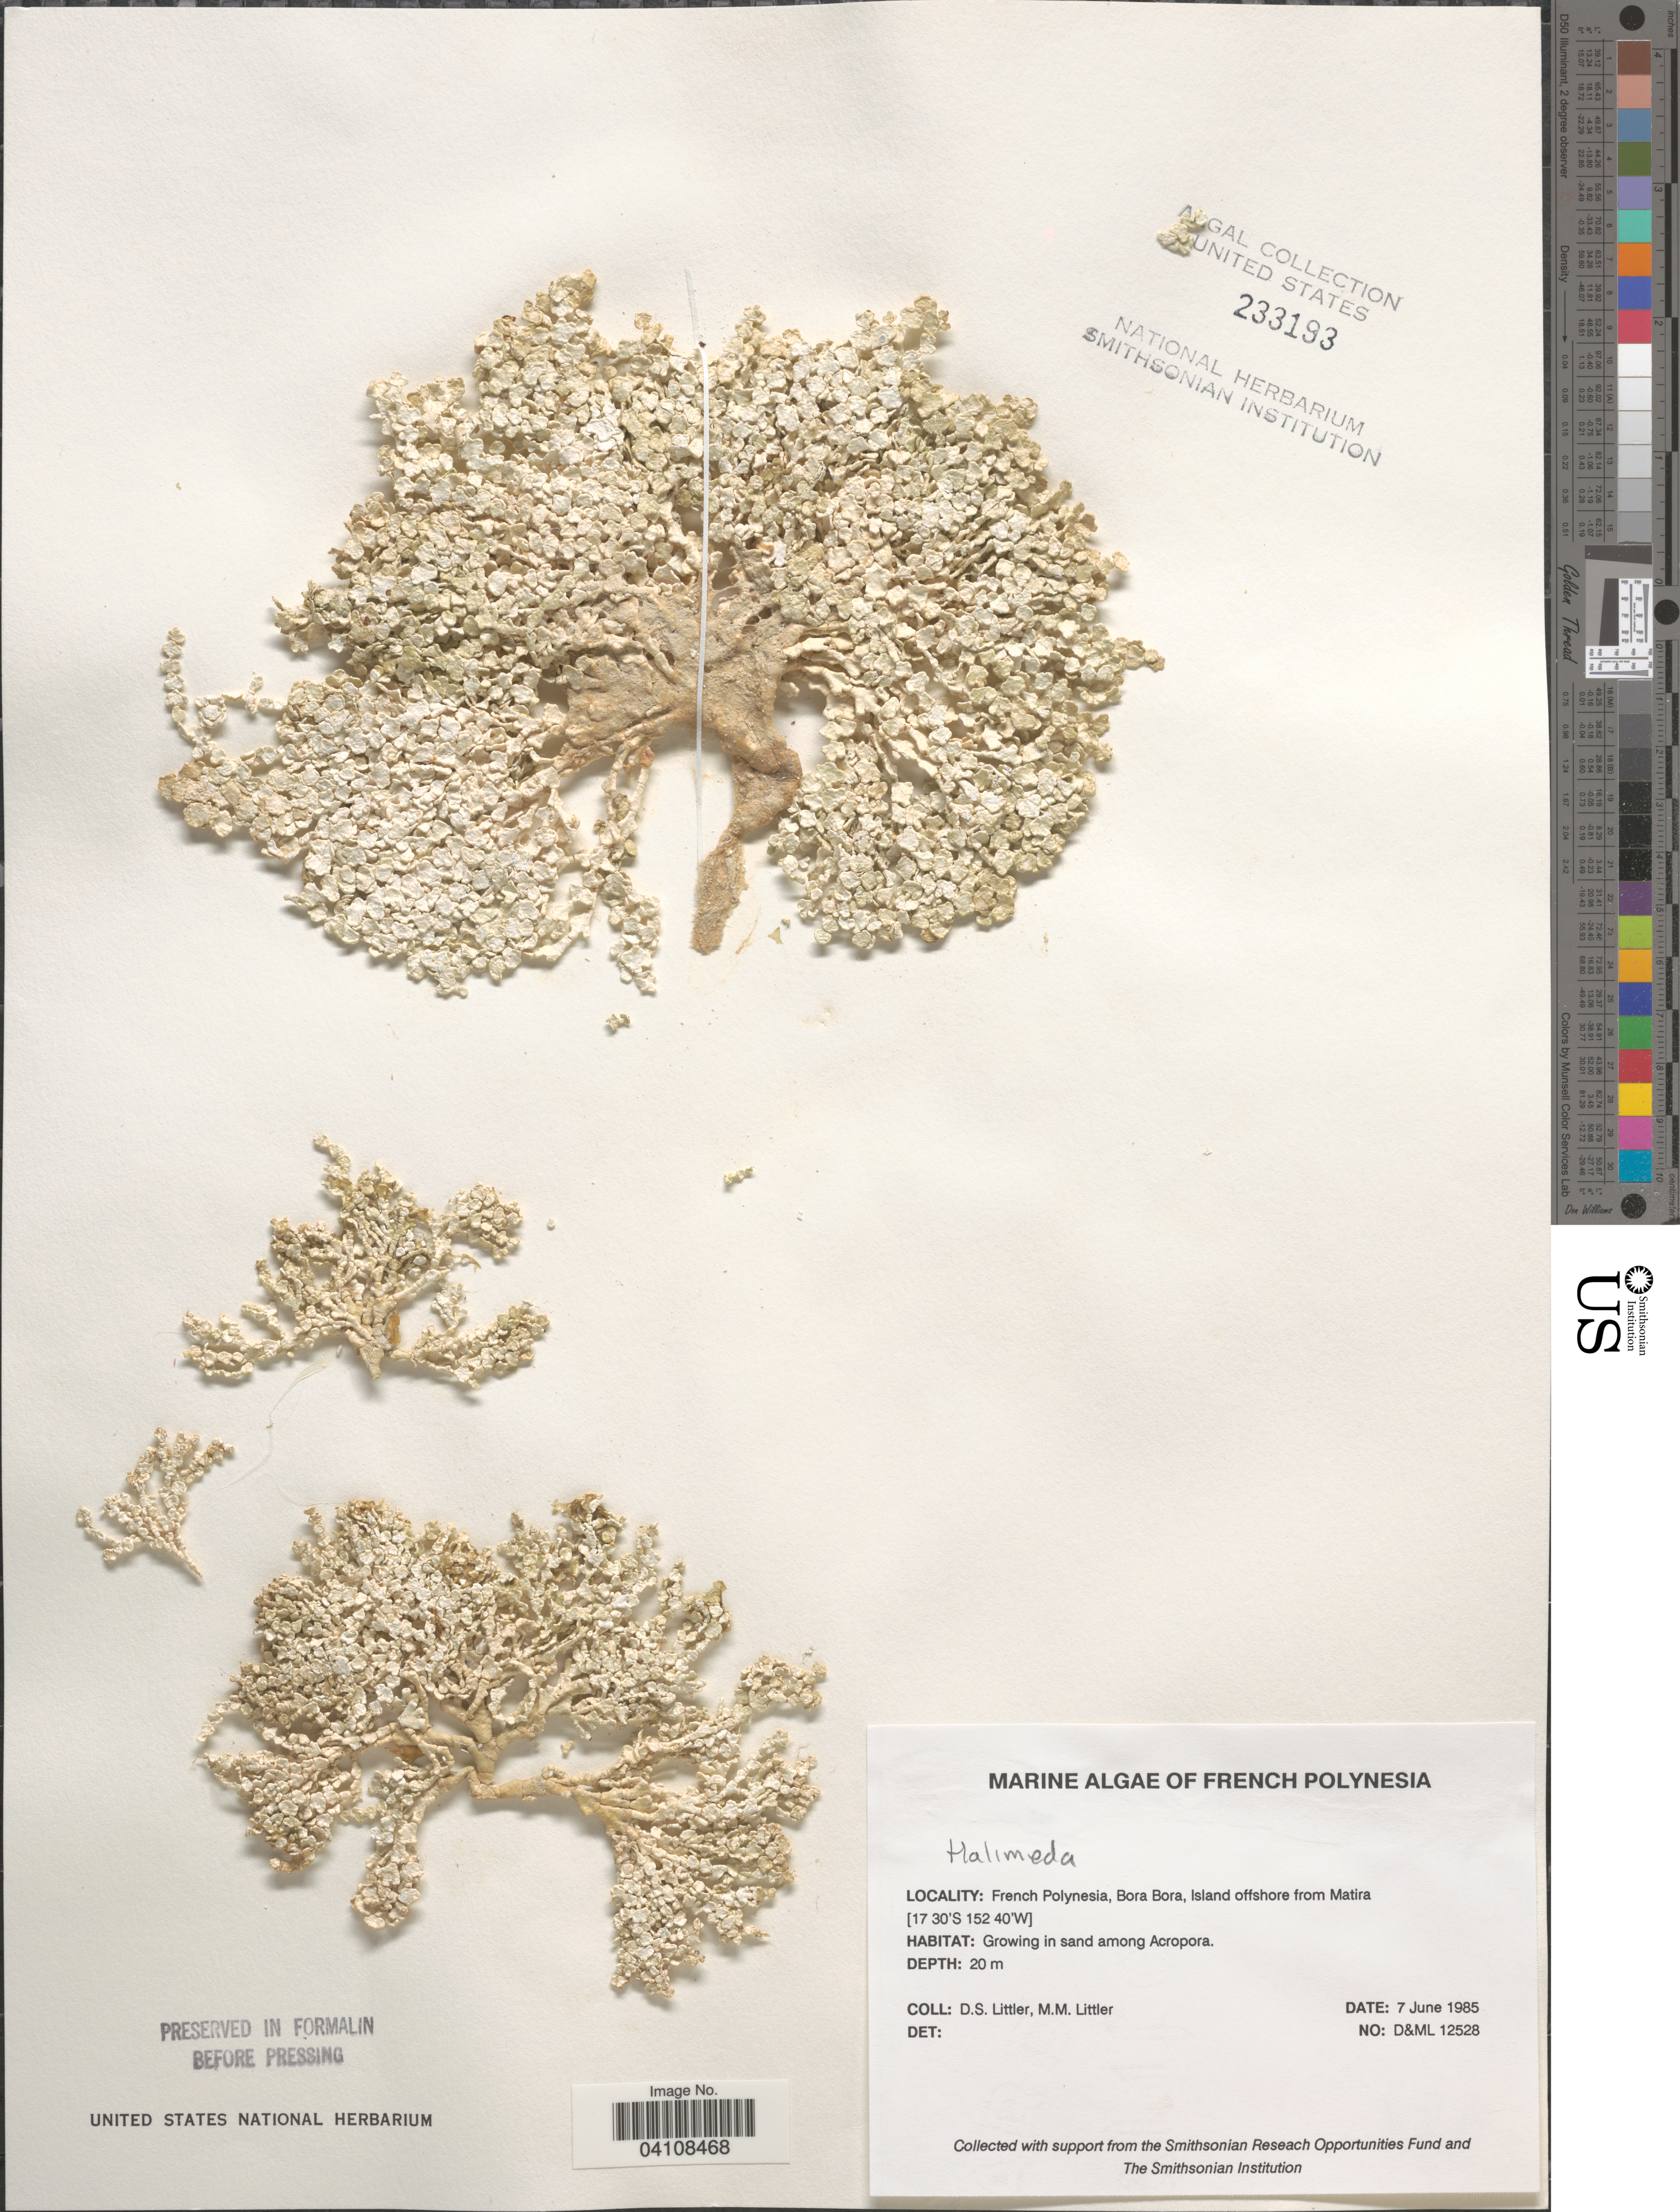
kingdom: Plantae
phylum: Chlorophyta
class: Ulvophyceae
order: Bryopsidales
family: Halimedaceae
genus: Halimeda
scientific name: Halimeda sp.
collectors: D. S. Littler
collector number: D&ML12528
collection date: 1985-06-07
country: French Polynesia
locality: Bora Bora, Island offshore from Matira.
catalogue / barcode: US 233193